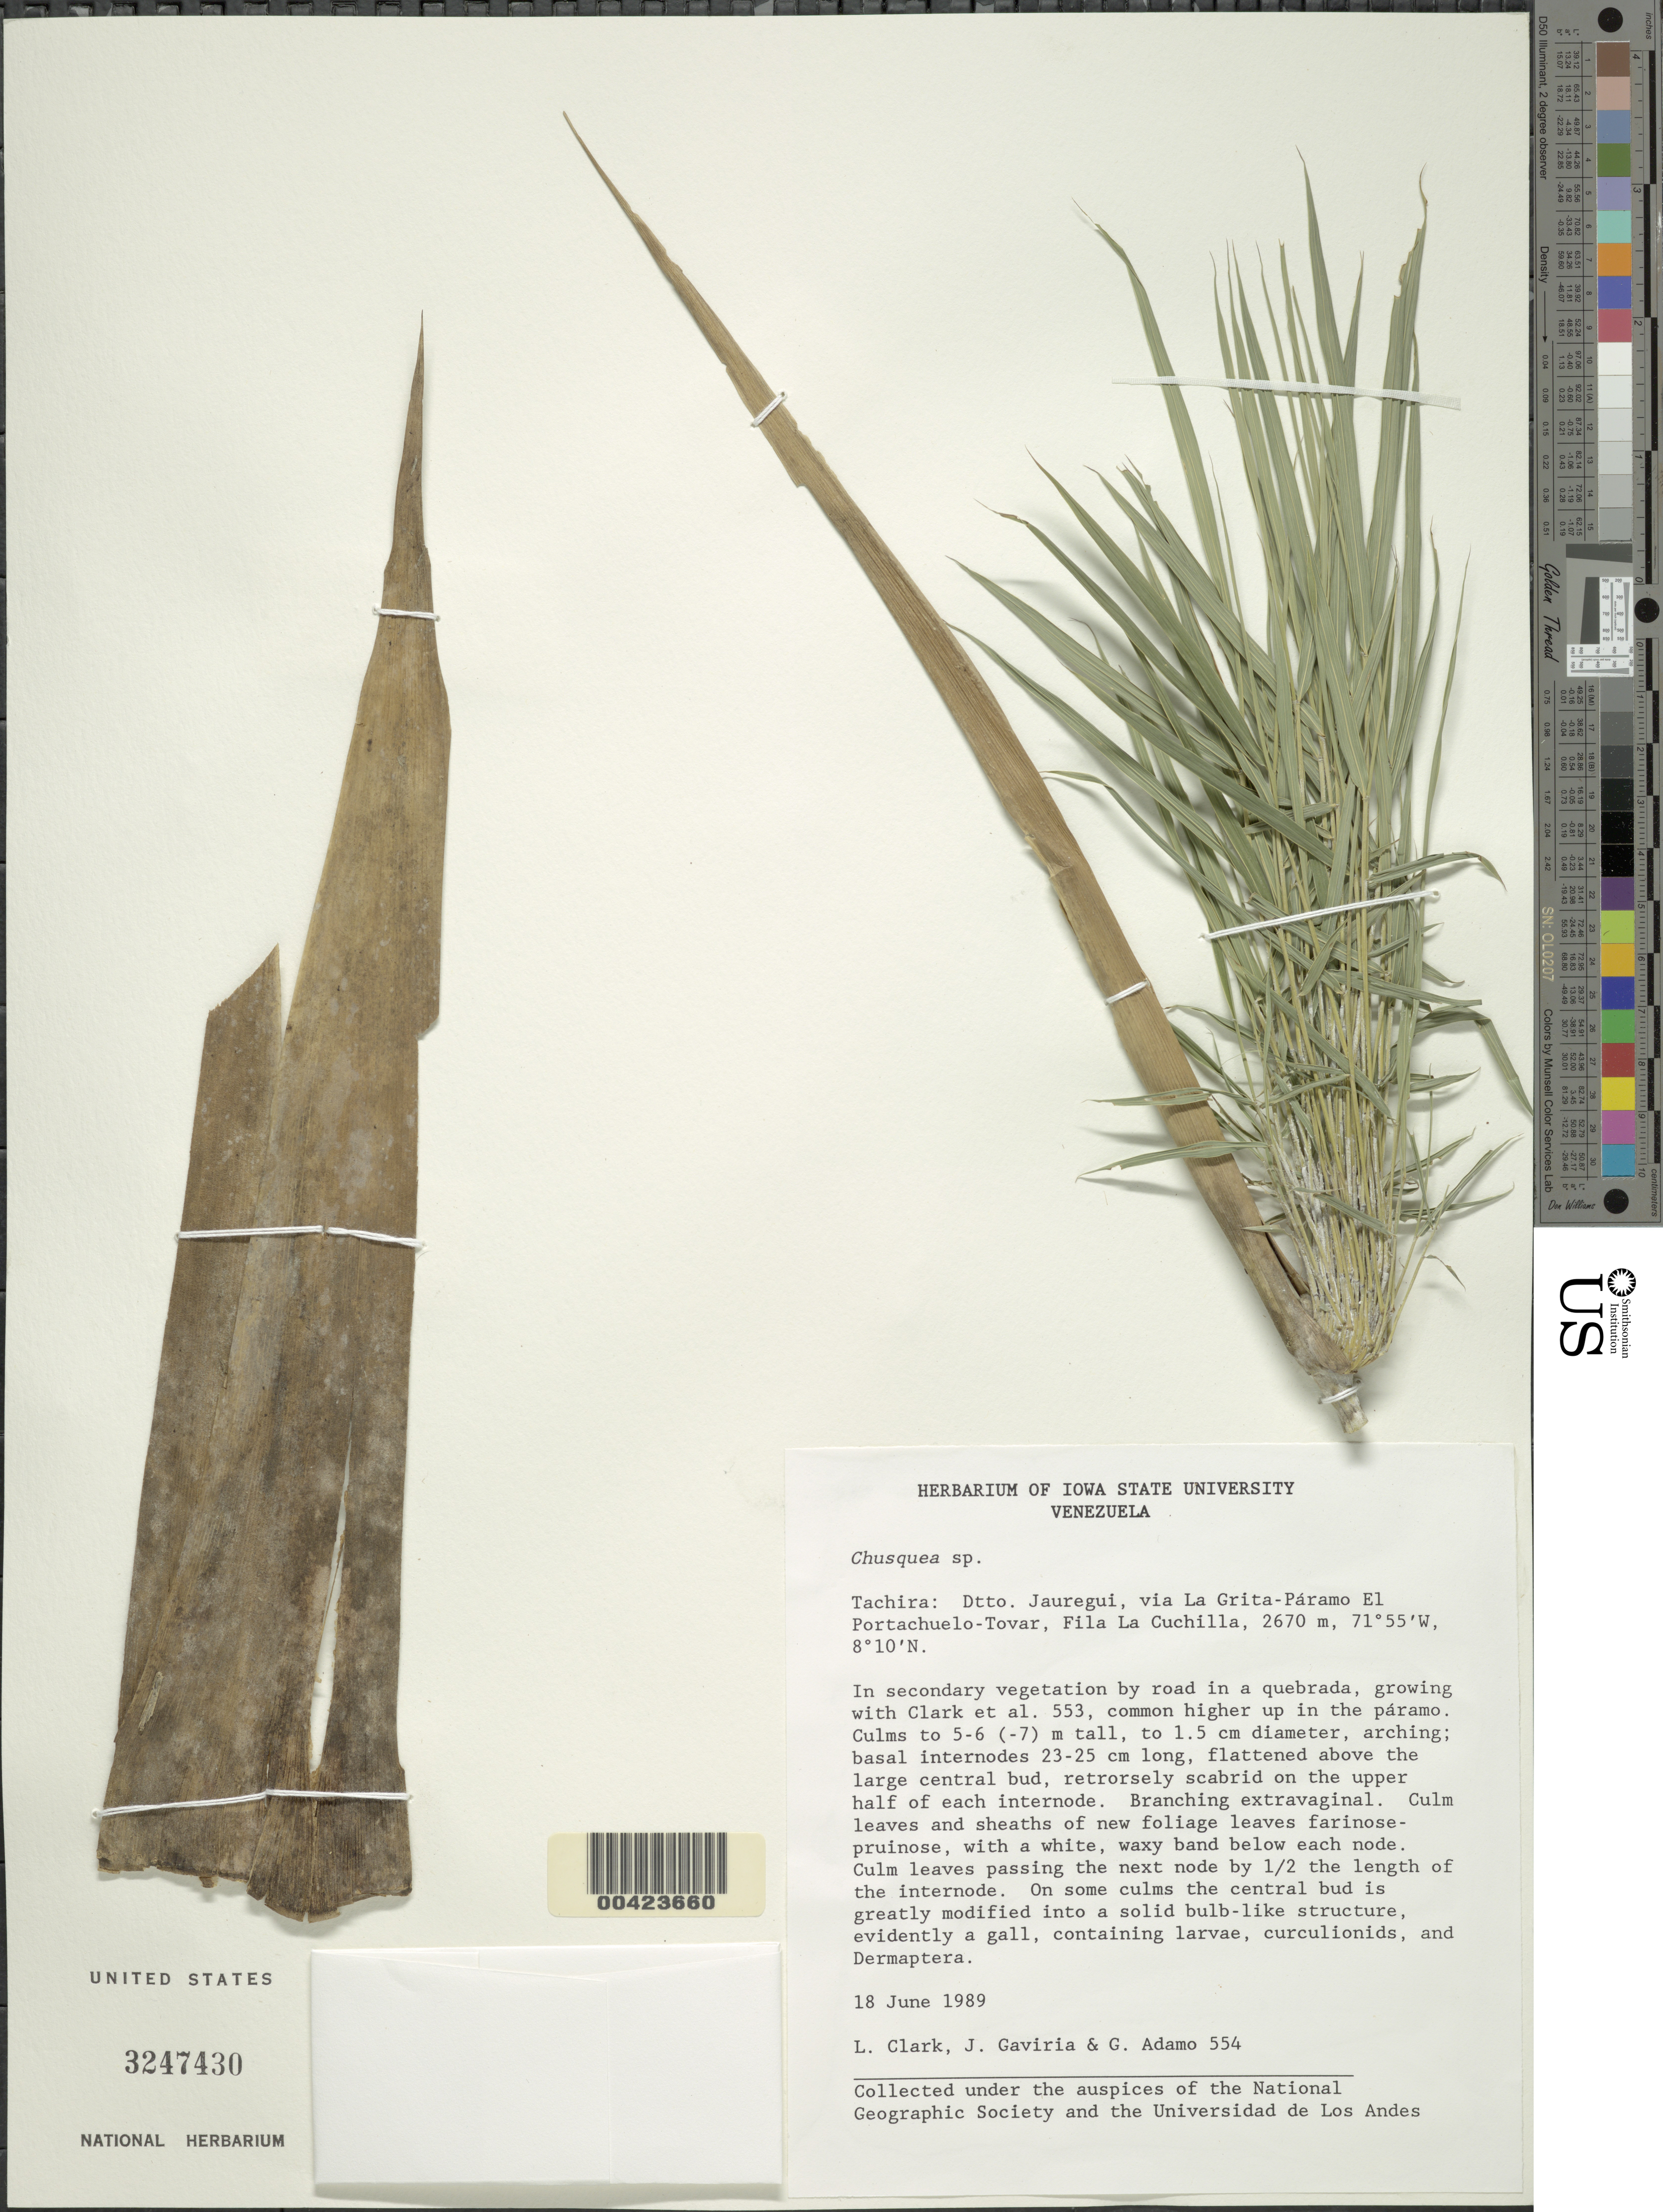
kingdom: Plantae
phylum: Tracheophyta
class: Liliopsida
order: Poales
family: Poaceae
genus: Chusquea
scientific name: Chusquea sp.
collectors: L. G. Clark, J. Gaviria & G. Adamo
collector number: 554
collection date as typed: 18 Jun 1989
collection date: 1989-06-18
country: Venezuela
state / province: Mérida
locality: Fila la cuchilla; via la grita-paramo el portachuelo-tovar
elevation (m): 2670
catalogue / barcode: US 3247430